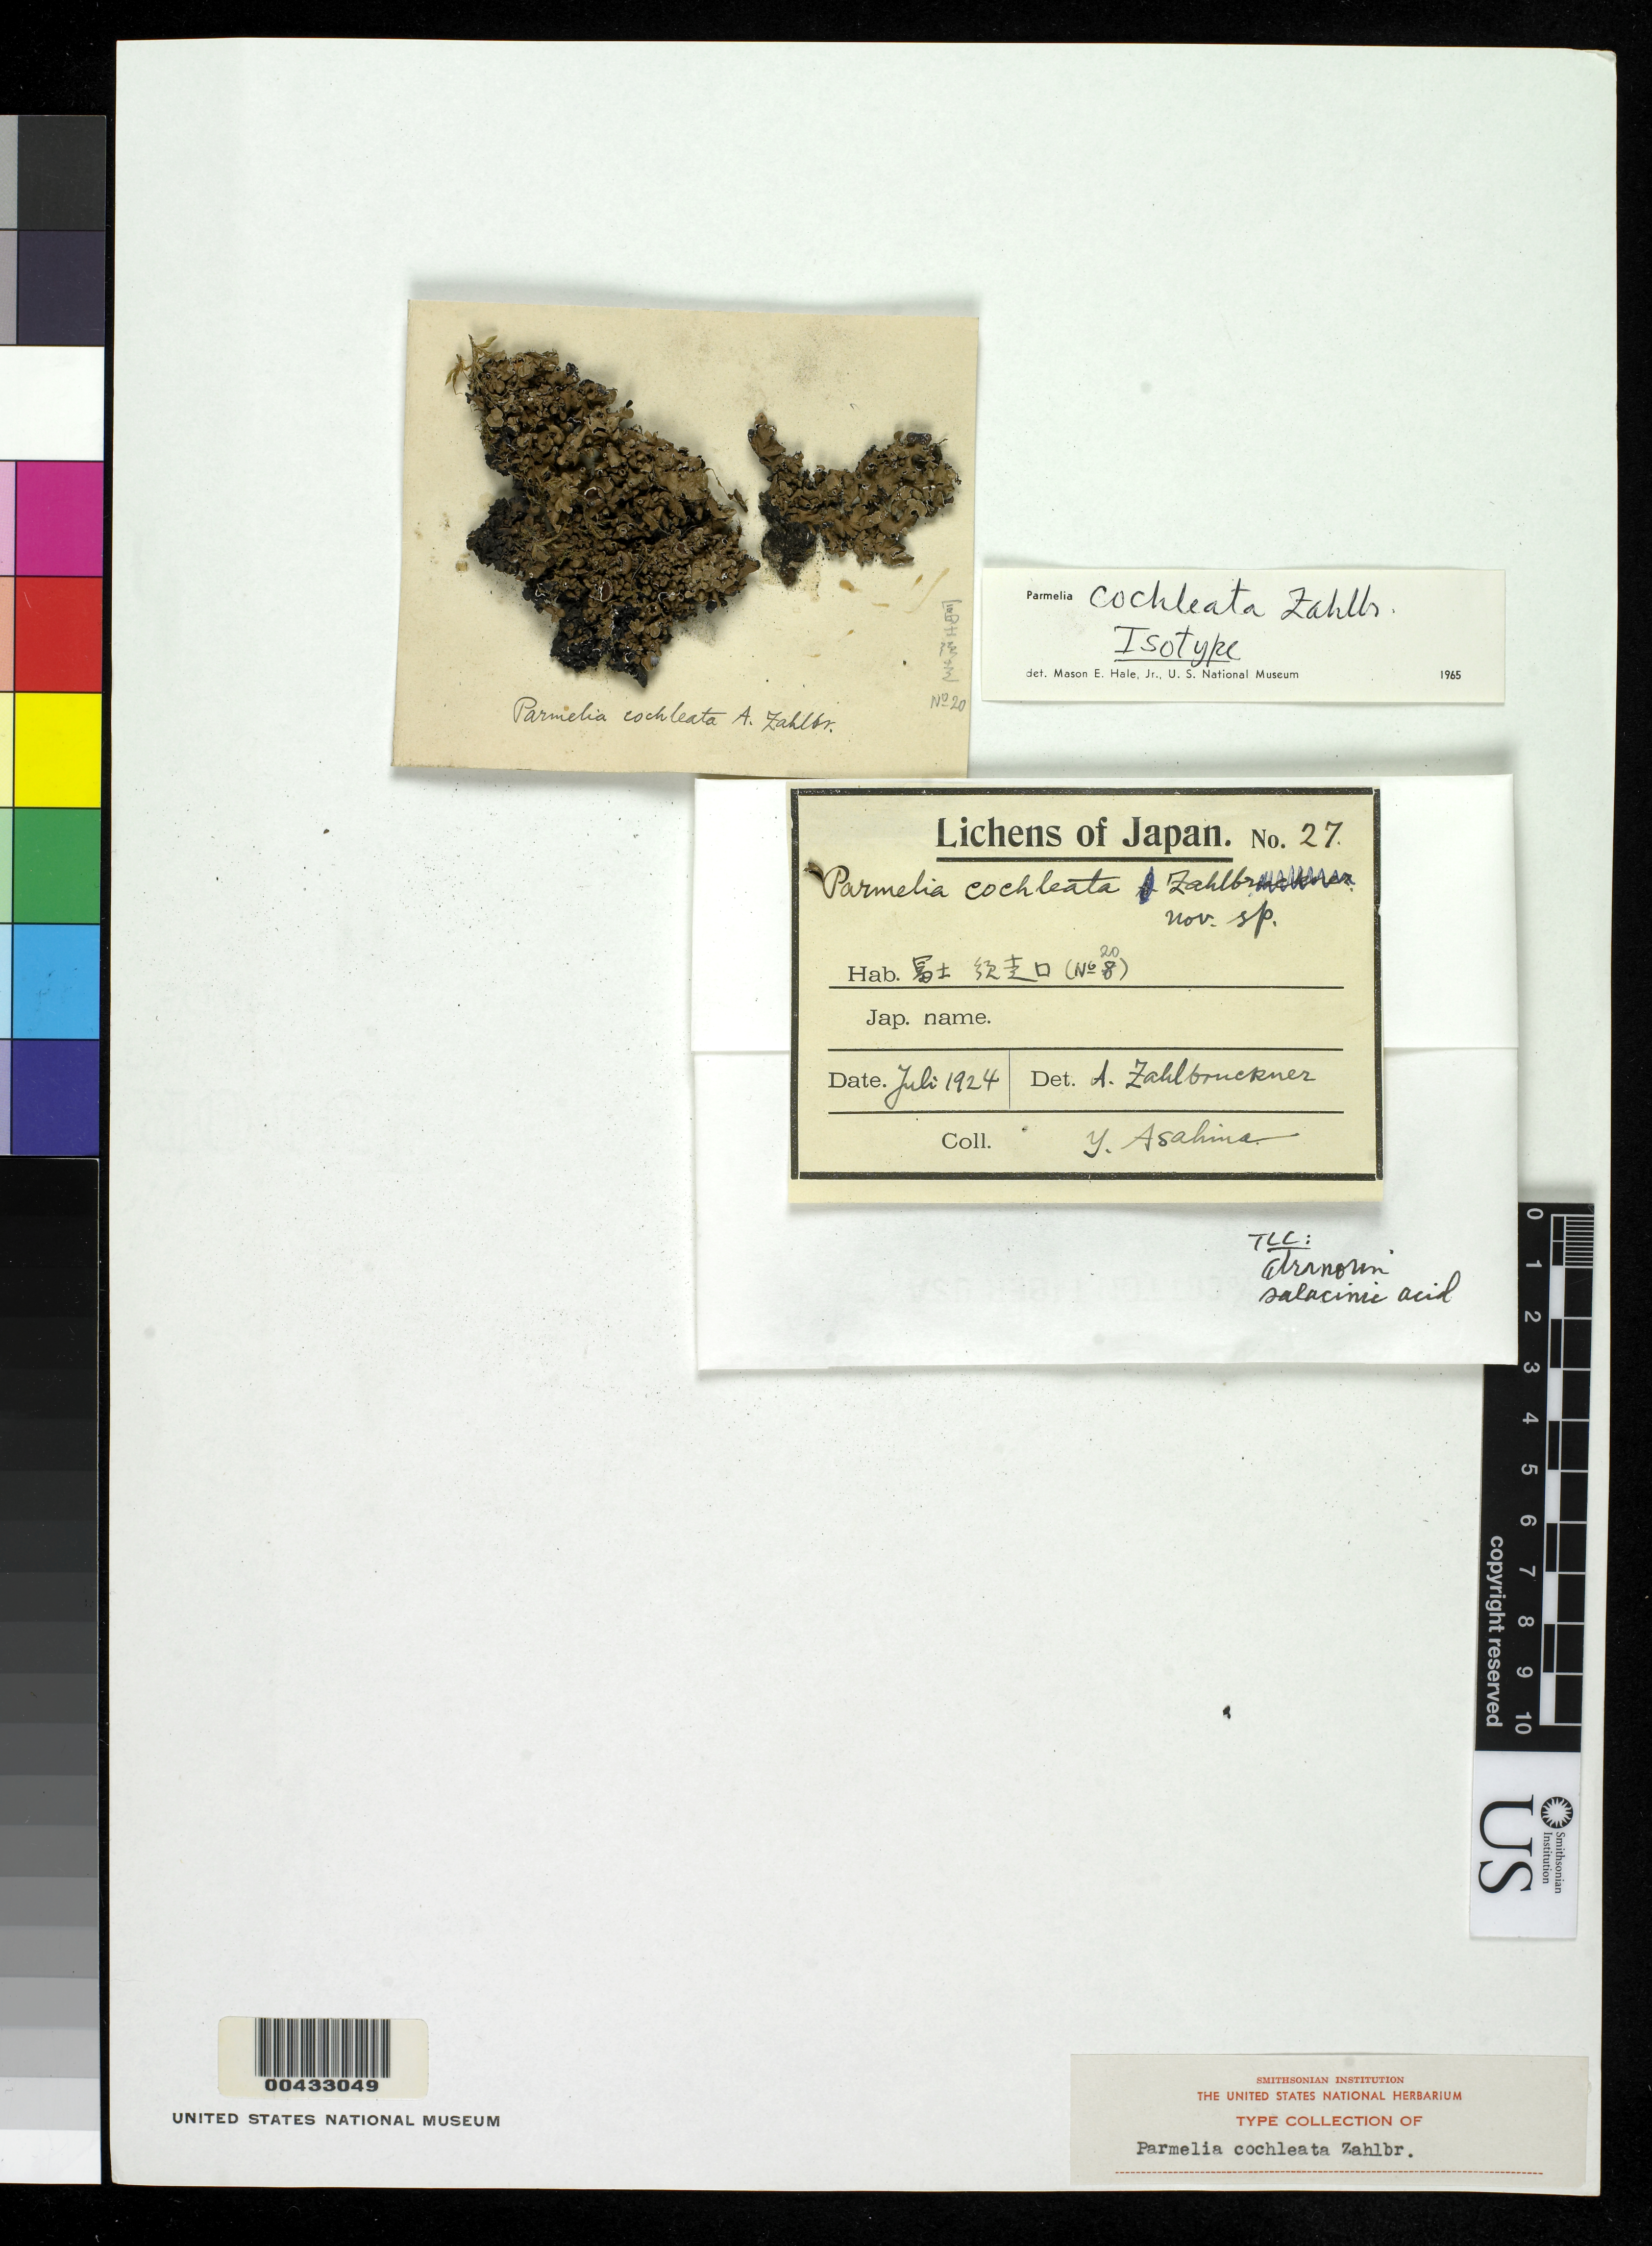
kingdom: Fungi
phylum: Ascomycota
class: Lecanoromycetes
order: Lecanorales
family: Parmeliaceae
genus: Parmelia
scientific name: Parmelia cochleata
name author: Zahlbr.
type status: Isotype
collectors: Y. Asahina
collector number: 27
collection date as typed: Jul 1924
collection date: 1924-07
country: Japan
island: Honshu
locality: Mt. Fuji.